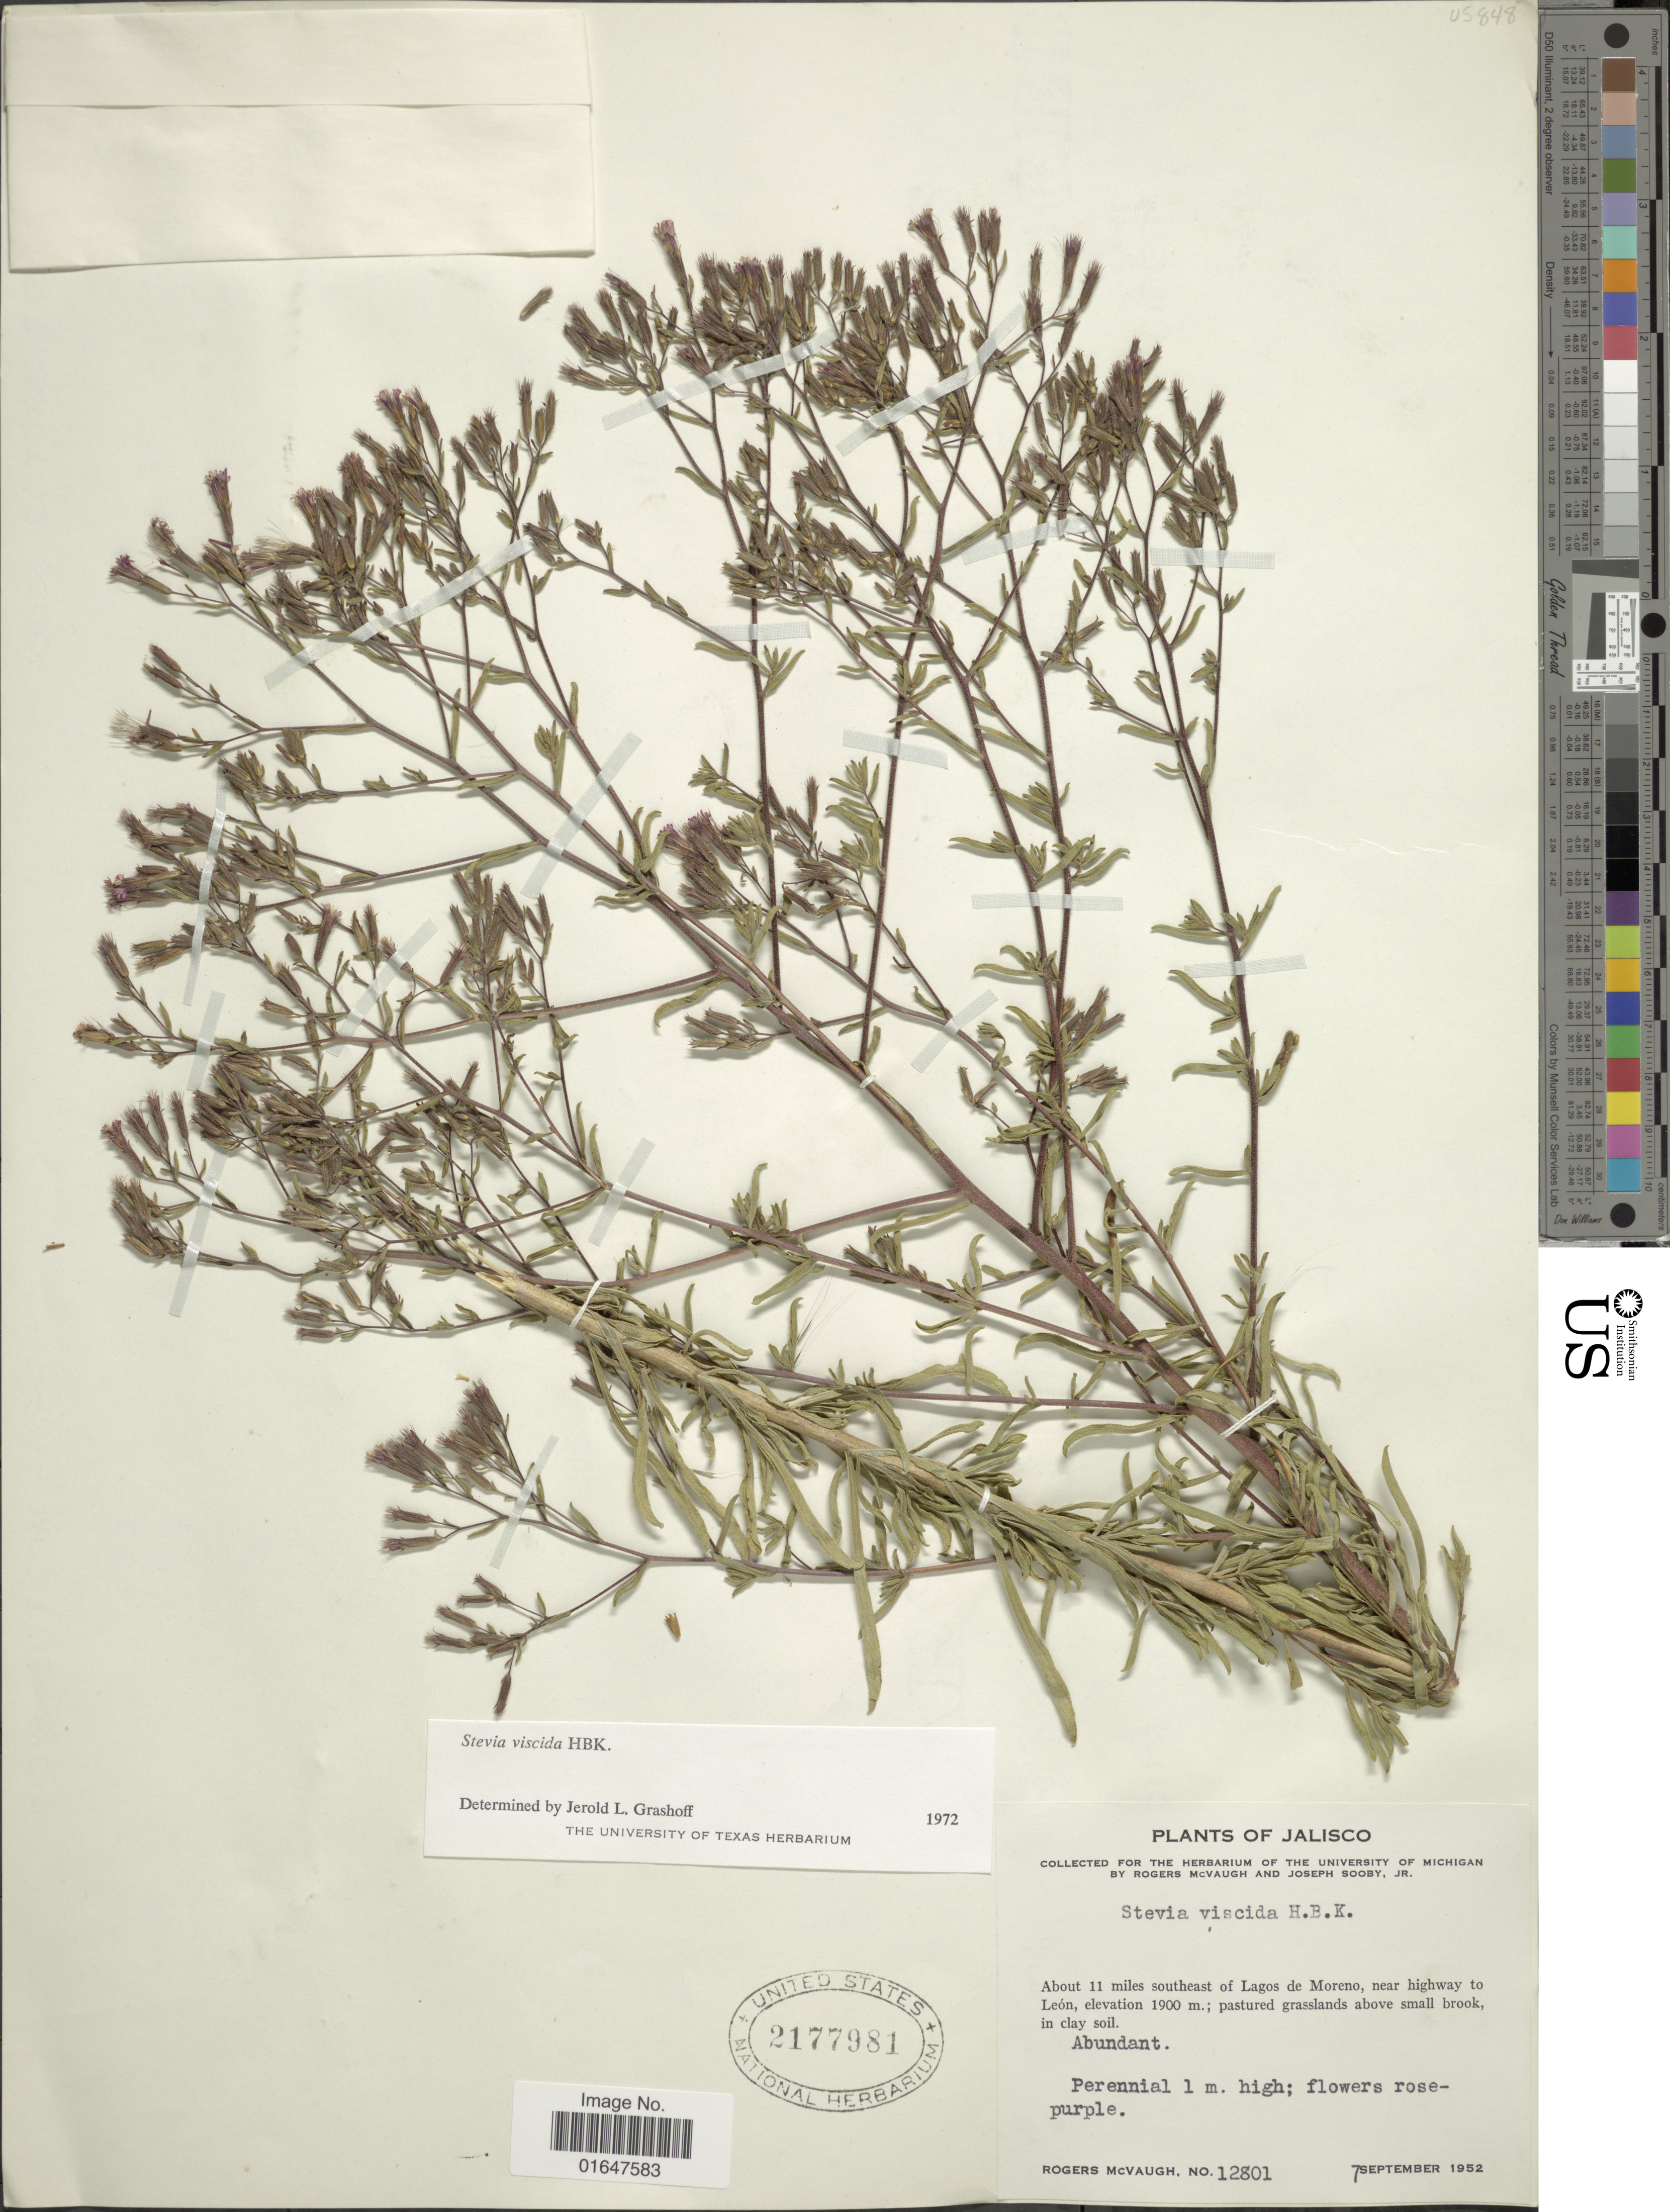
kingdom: Plantae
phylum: Tracheophyta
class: Magnoliopsida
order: Asterales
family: Asteraceae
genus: Stevia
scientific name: Stevia viscida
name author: Kunth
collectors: R. McVaugh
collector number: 12801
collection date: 1952-09-07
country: Mexico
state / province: Jalisco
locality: About 11 miles southeast of Lagos de Moreno, near highway to Leon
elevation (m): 1900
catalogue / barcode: US 2177981